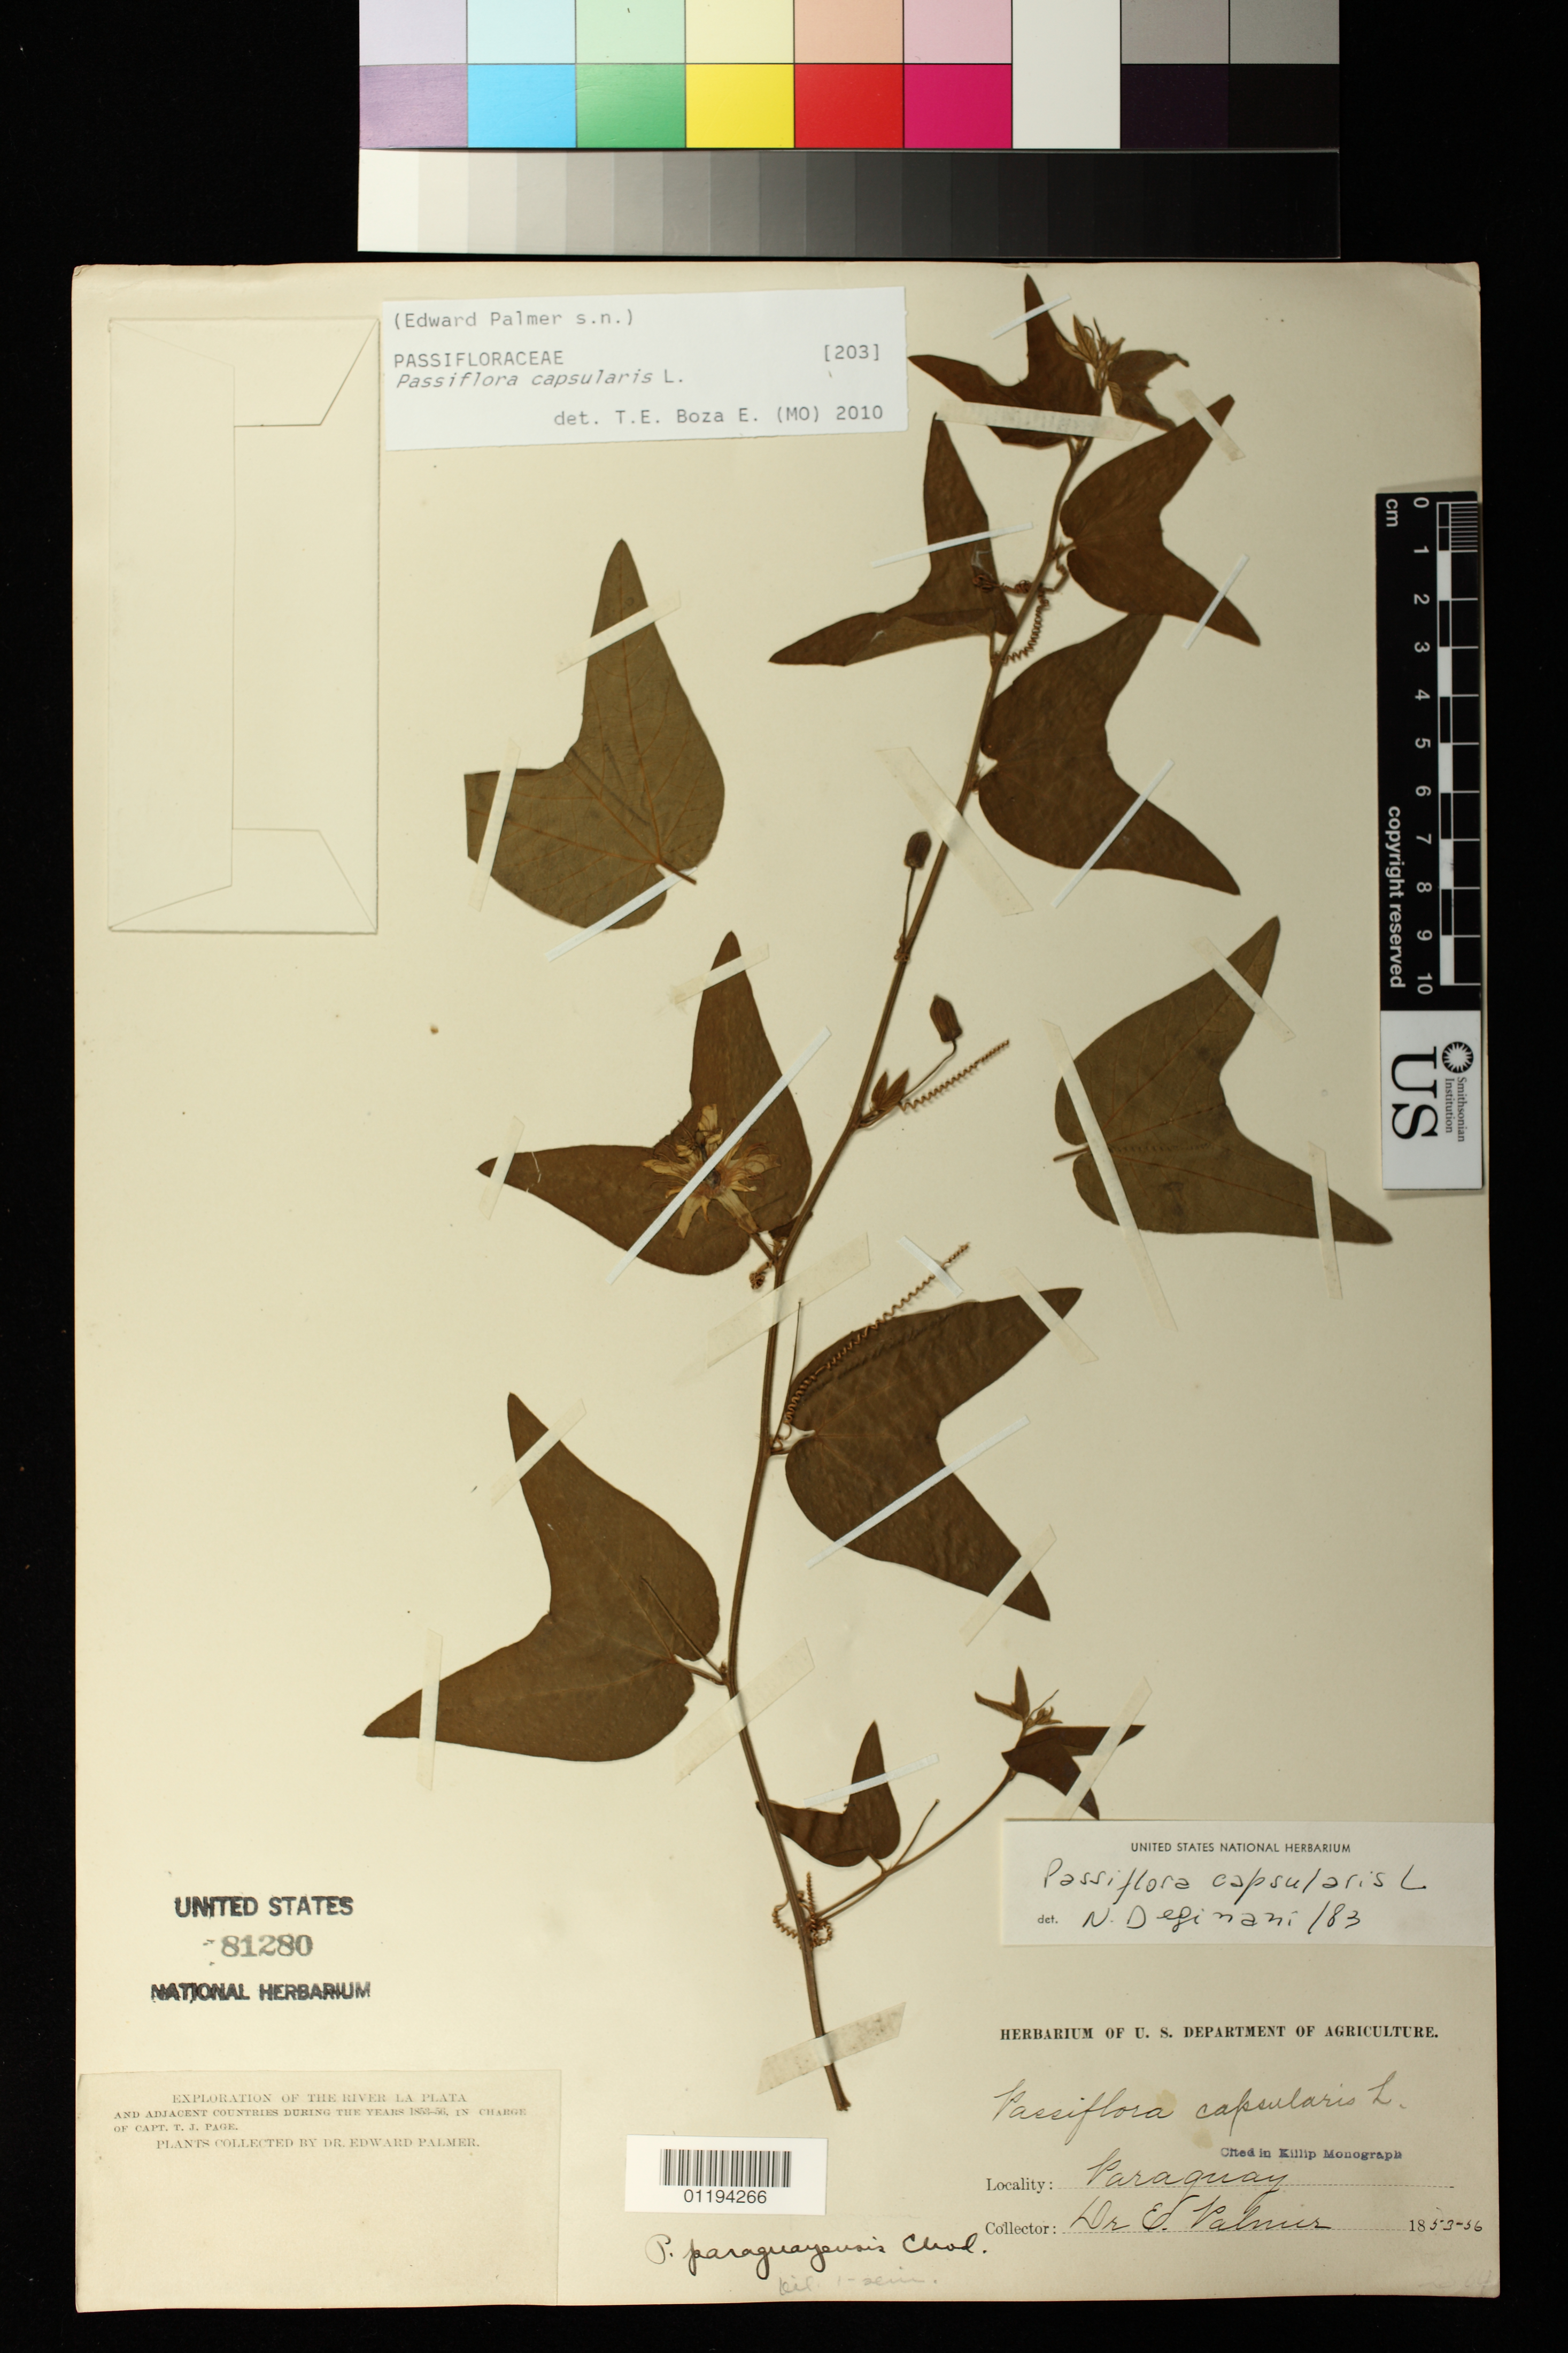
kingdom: Plantae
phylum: Tracheophyta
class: Magnoliopsida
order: Malpighiales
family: Passifloraceae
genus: Passiflora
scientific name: Passiflora capsularis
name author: L.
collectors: E. Palmer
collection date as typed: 1853 1856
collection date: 1853/1856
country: Paraguay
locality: Exploration of the River La Plata and adjacent countries during the years 1853-56 in charge of Capt. E. J. Page.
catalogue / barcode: US 81280